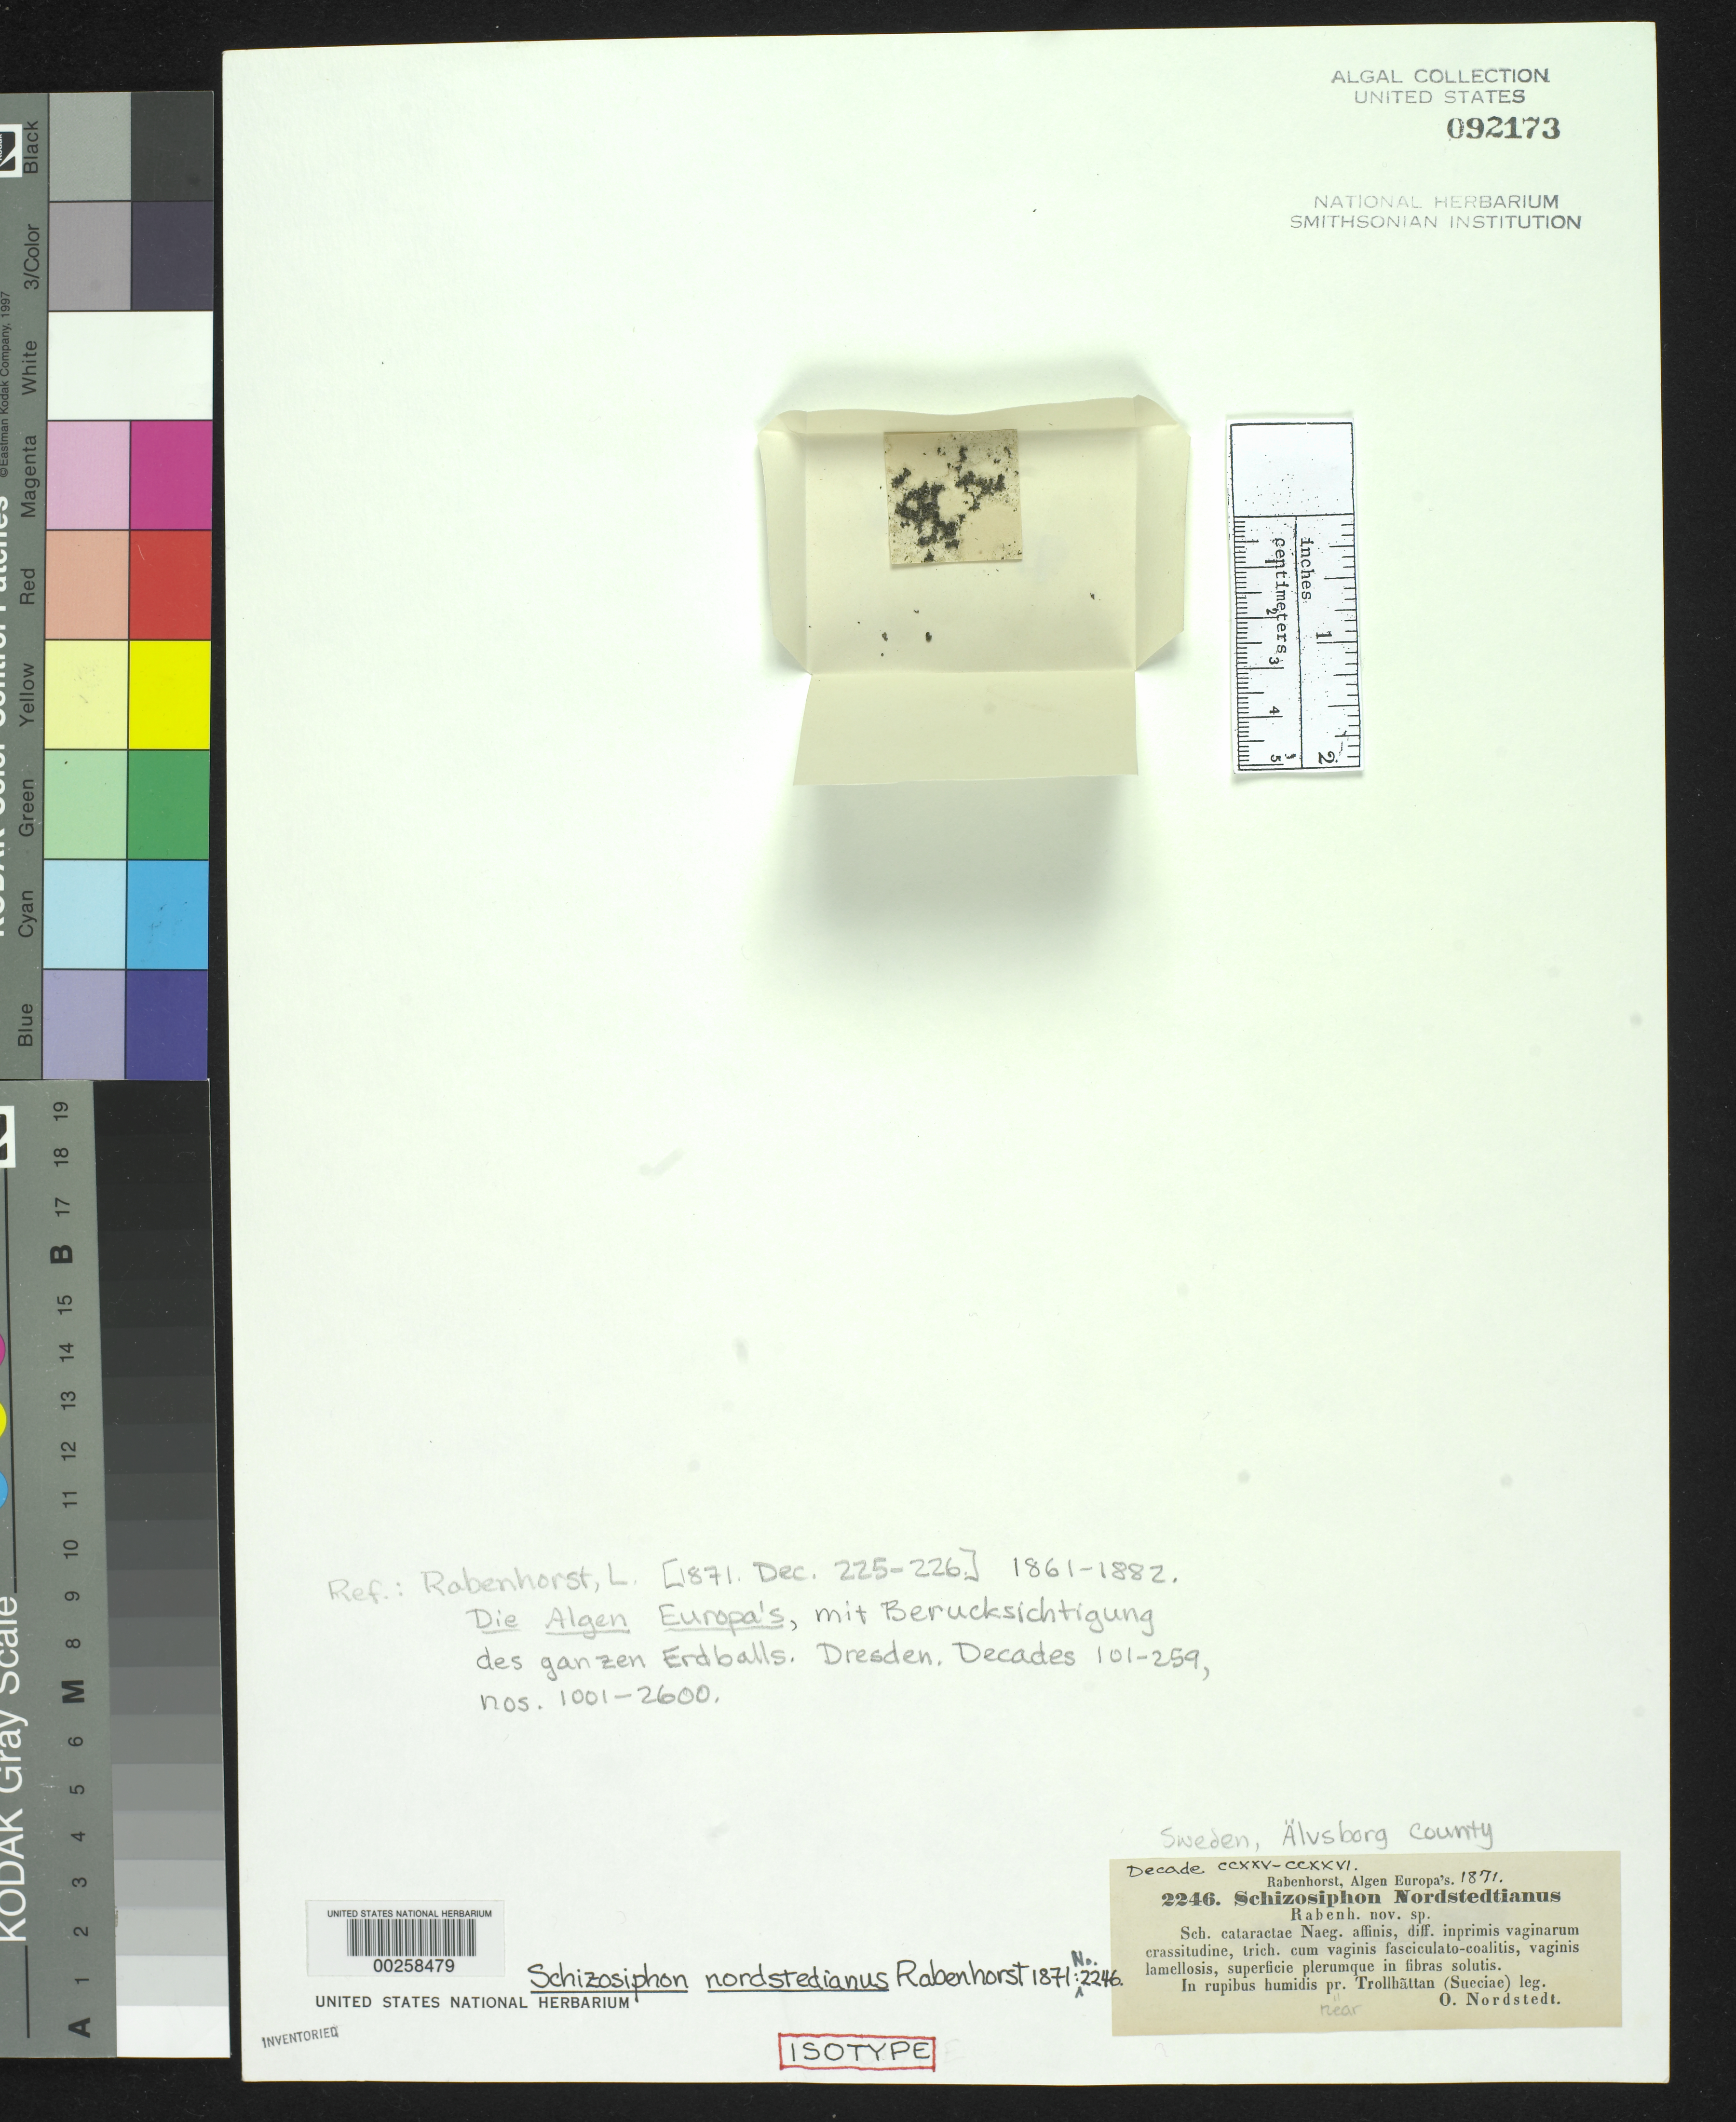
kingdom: Bacteria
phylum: Cyanobacteria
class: Cyanobacteriia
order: Cyanobacteriales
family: Nostocaceae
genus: Schizosiphon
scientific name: Schizosiphon nordstedtianus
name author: Rabenh.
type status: Isotype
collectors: C. F. O. Nordstedt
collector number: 2246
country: Sweden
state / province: Västra Götaland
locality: Near Trollhattan.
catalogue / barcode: US 92173